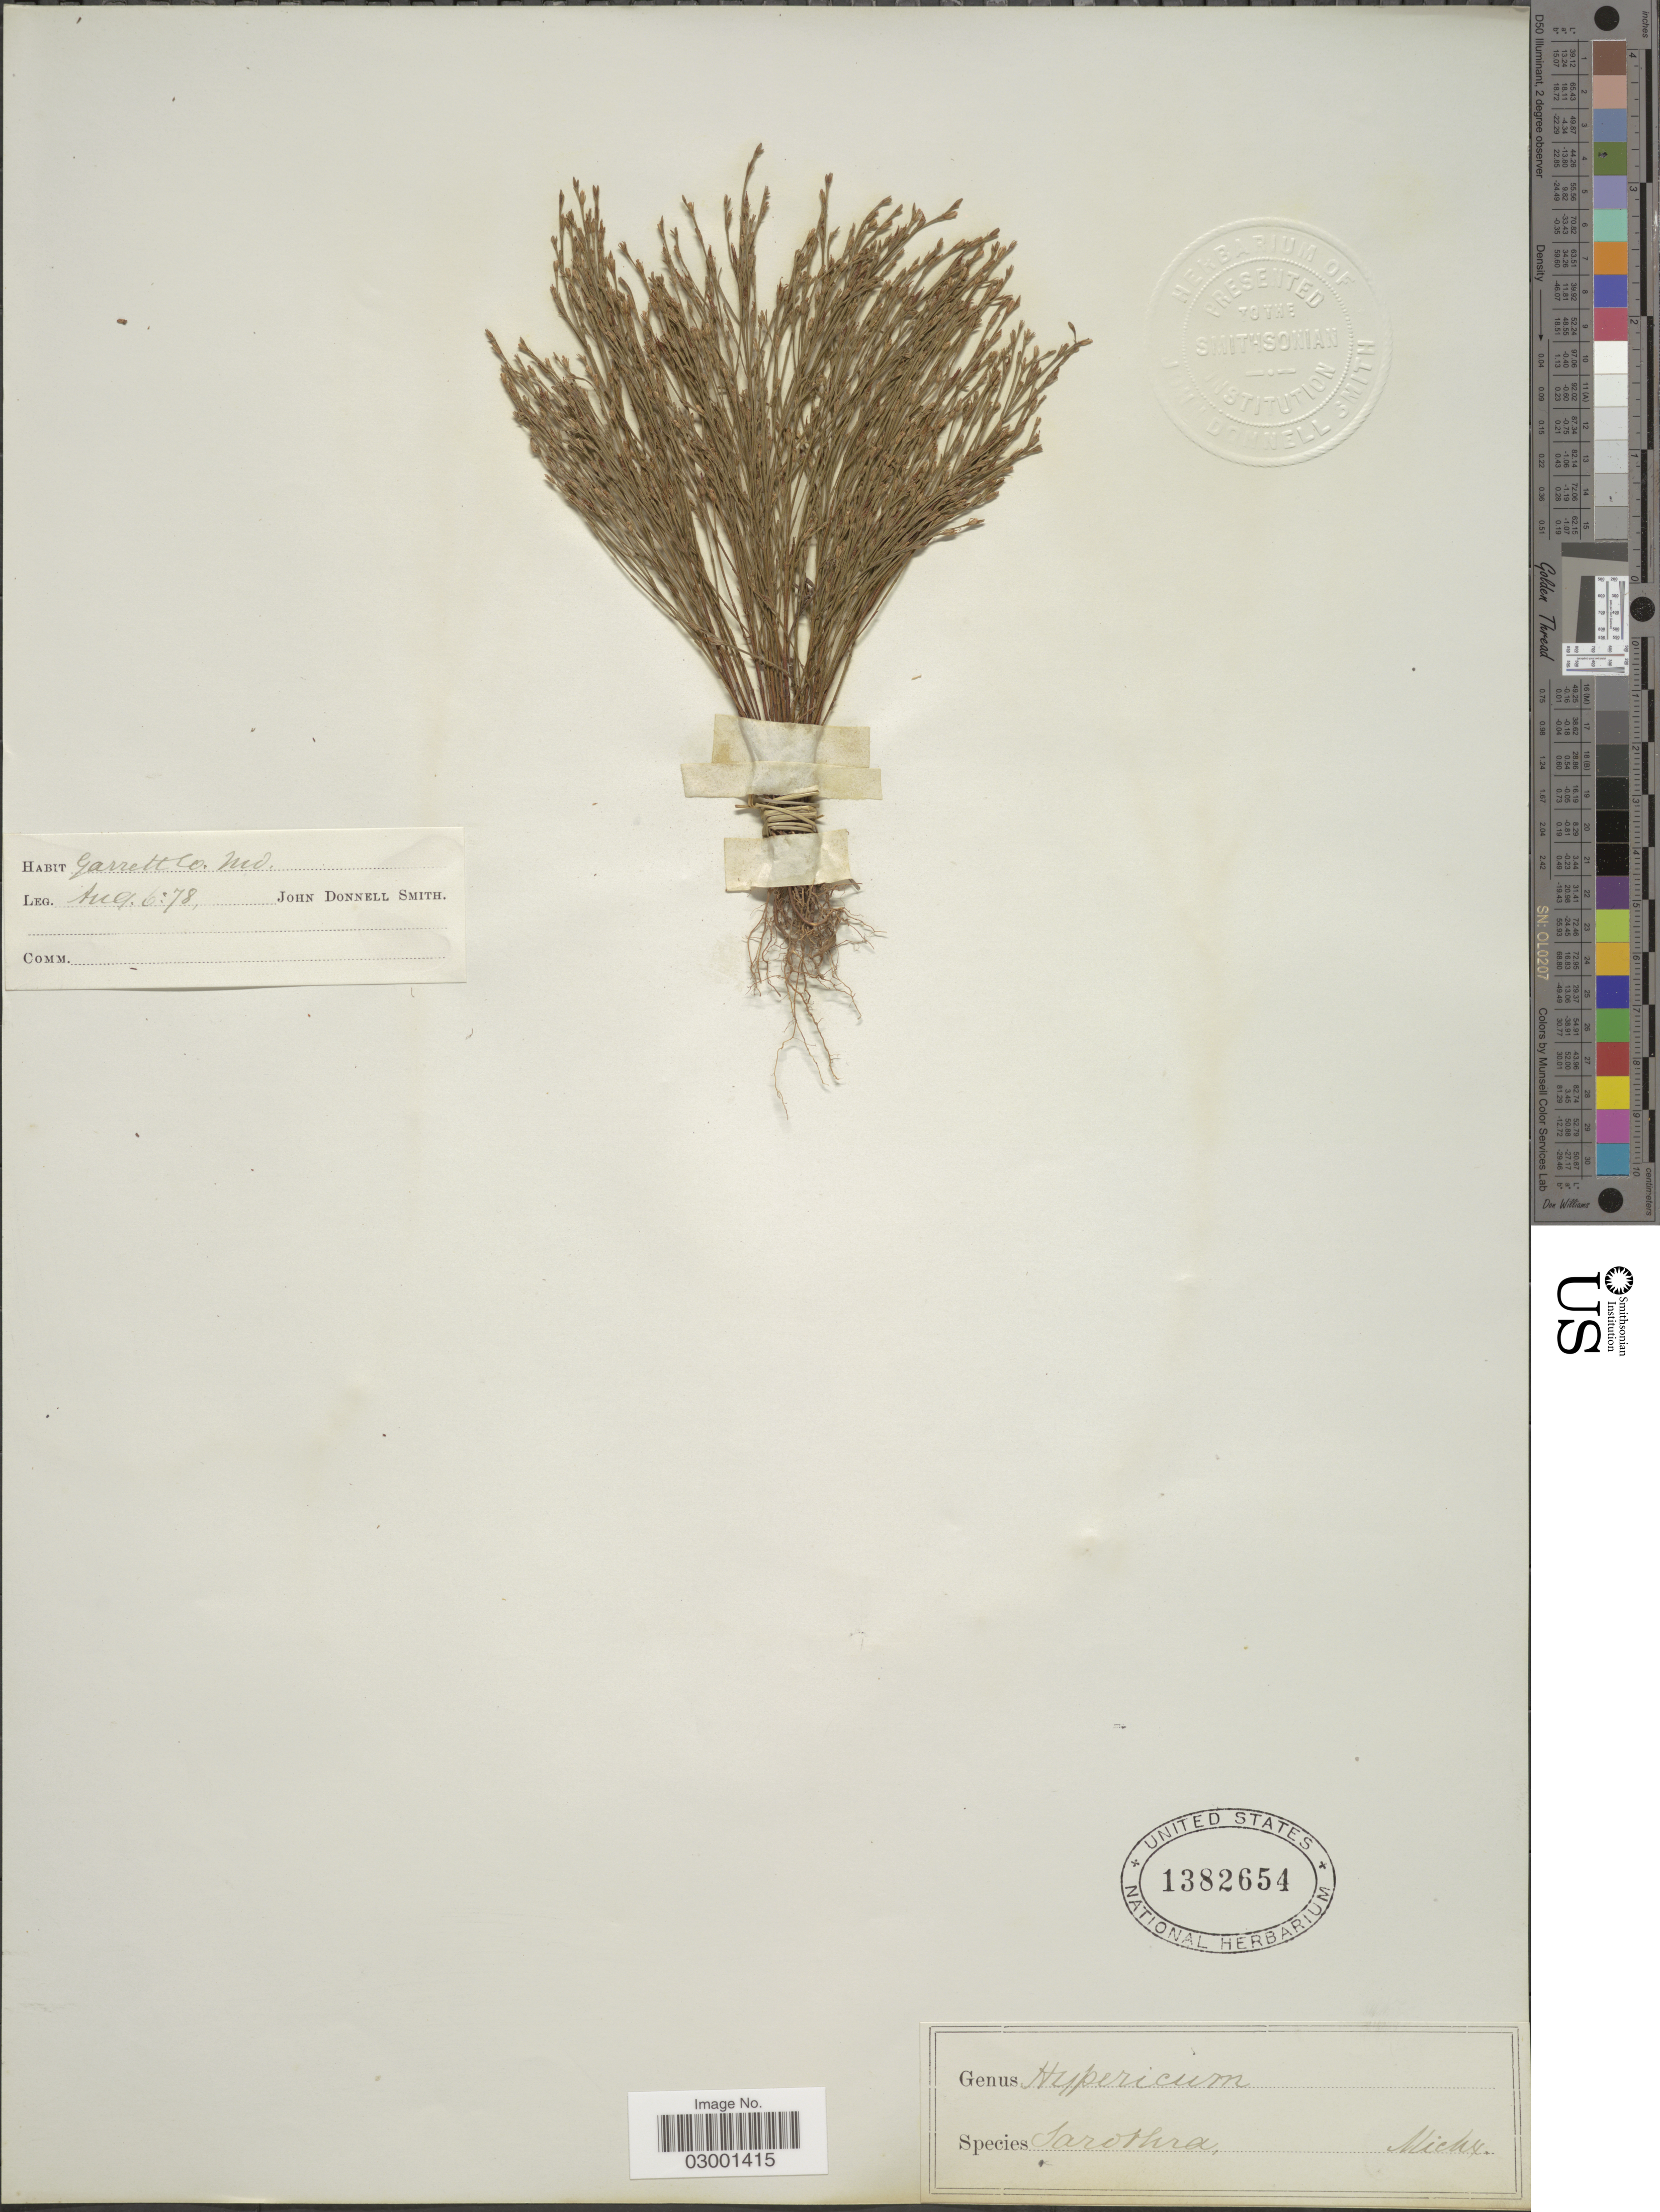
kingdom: Plantae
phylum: Tracheophyta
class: Magnoliopsida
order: Malpighiales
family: Hypericaceae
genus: Hypericum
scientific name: Hypericum gentianoides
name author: (L.) Britton, Stearns & Poggenb.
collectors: J. Donnell Smith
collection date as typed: Transcribed d/m/y: 6/8/78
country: United States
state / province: Maryland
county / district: Garrett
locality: Garrett Co.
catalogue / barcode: US 1382654